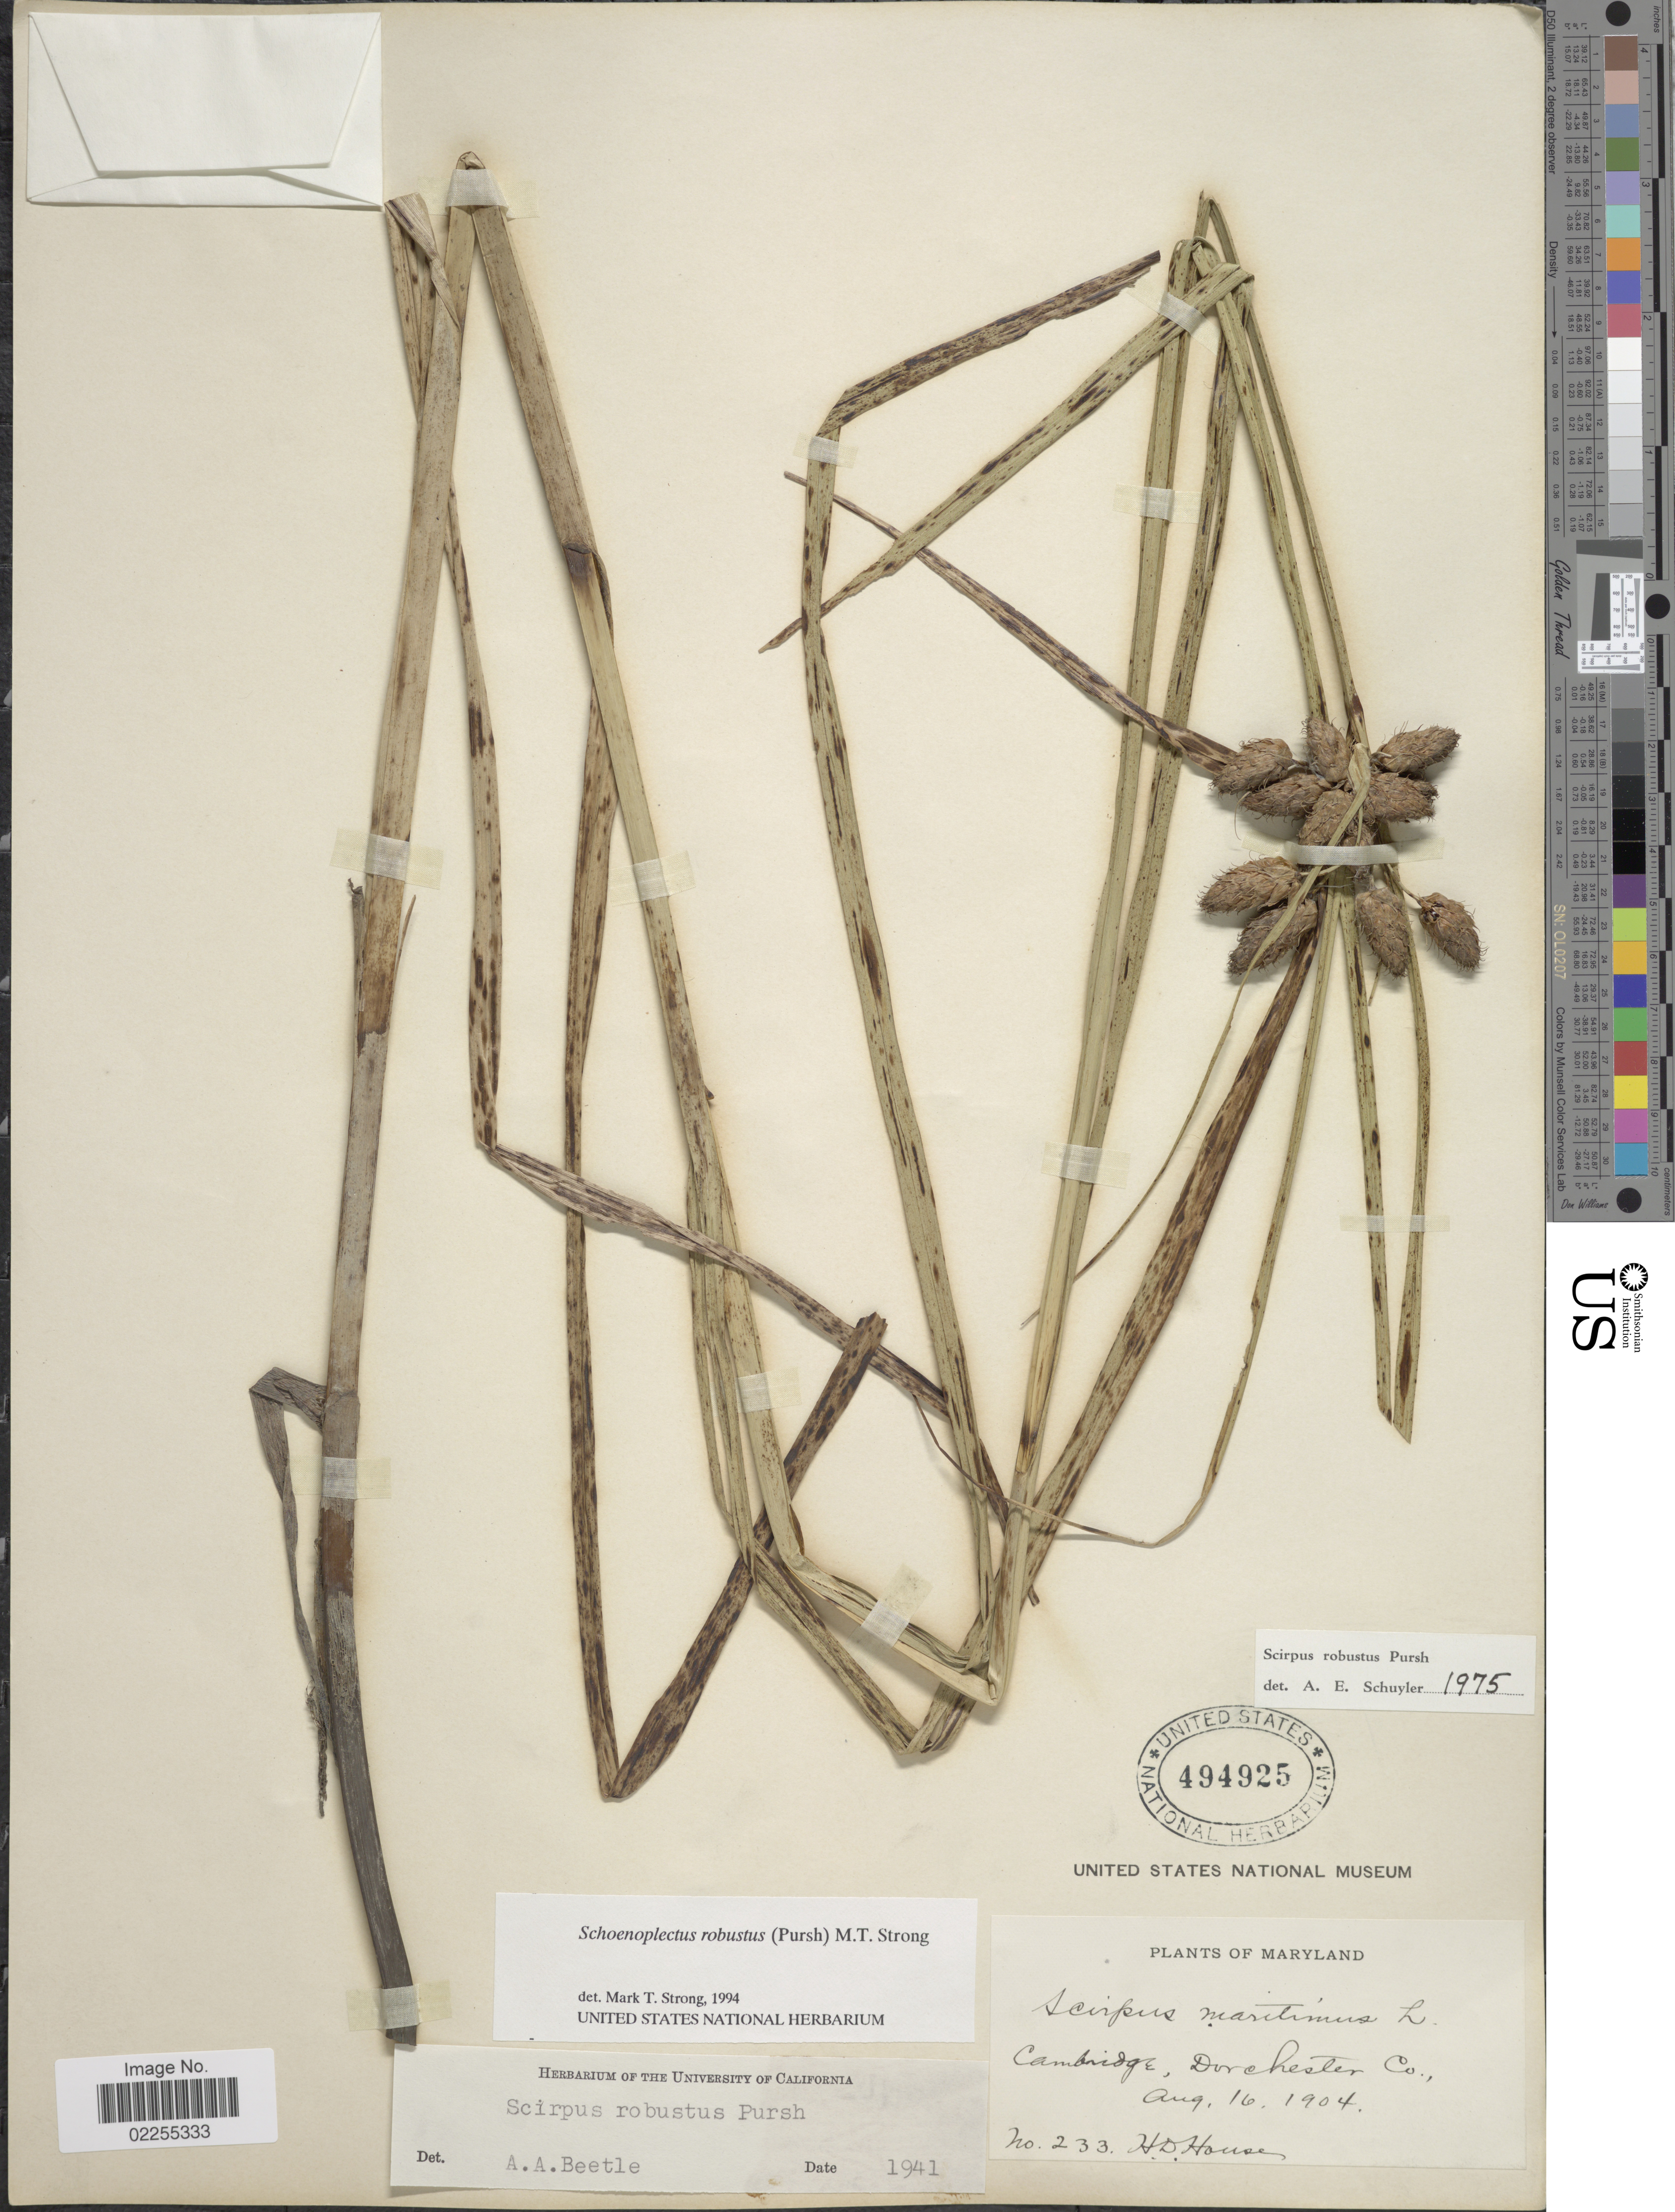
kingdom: Plantae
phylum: Tracheophyta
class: Liliopsida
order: Poales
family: Cyperaceae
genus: Bolboschoenus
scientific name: Bolboschoenus robustus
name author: (Pursh) Soják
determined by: Strong, M. T., (US), Smithsonian Institution - National Museum of Natural History (UNITED STATES)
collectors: H. D. House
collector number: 233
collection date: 1904-08-16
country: United States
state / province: Maryland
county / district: Dorchester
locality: Cambridge, Dorchester Co.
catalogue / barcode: US 494925